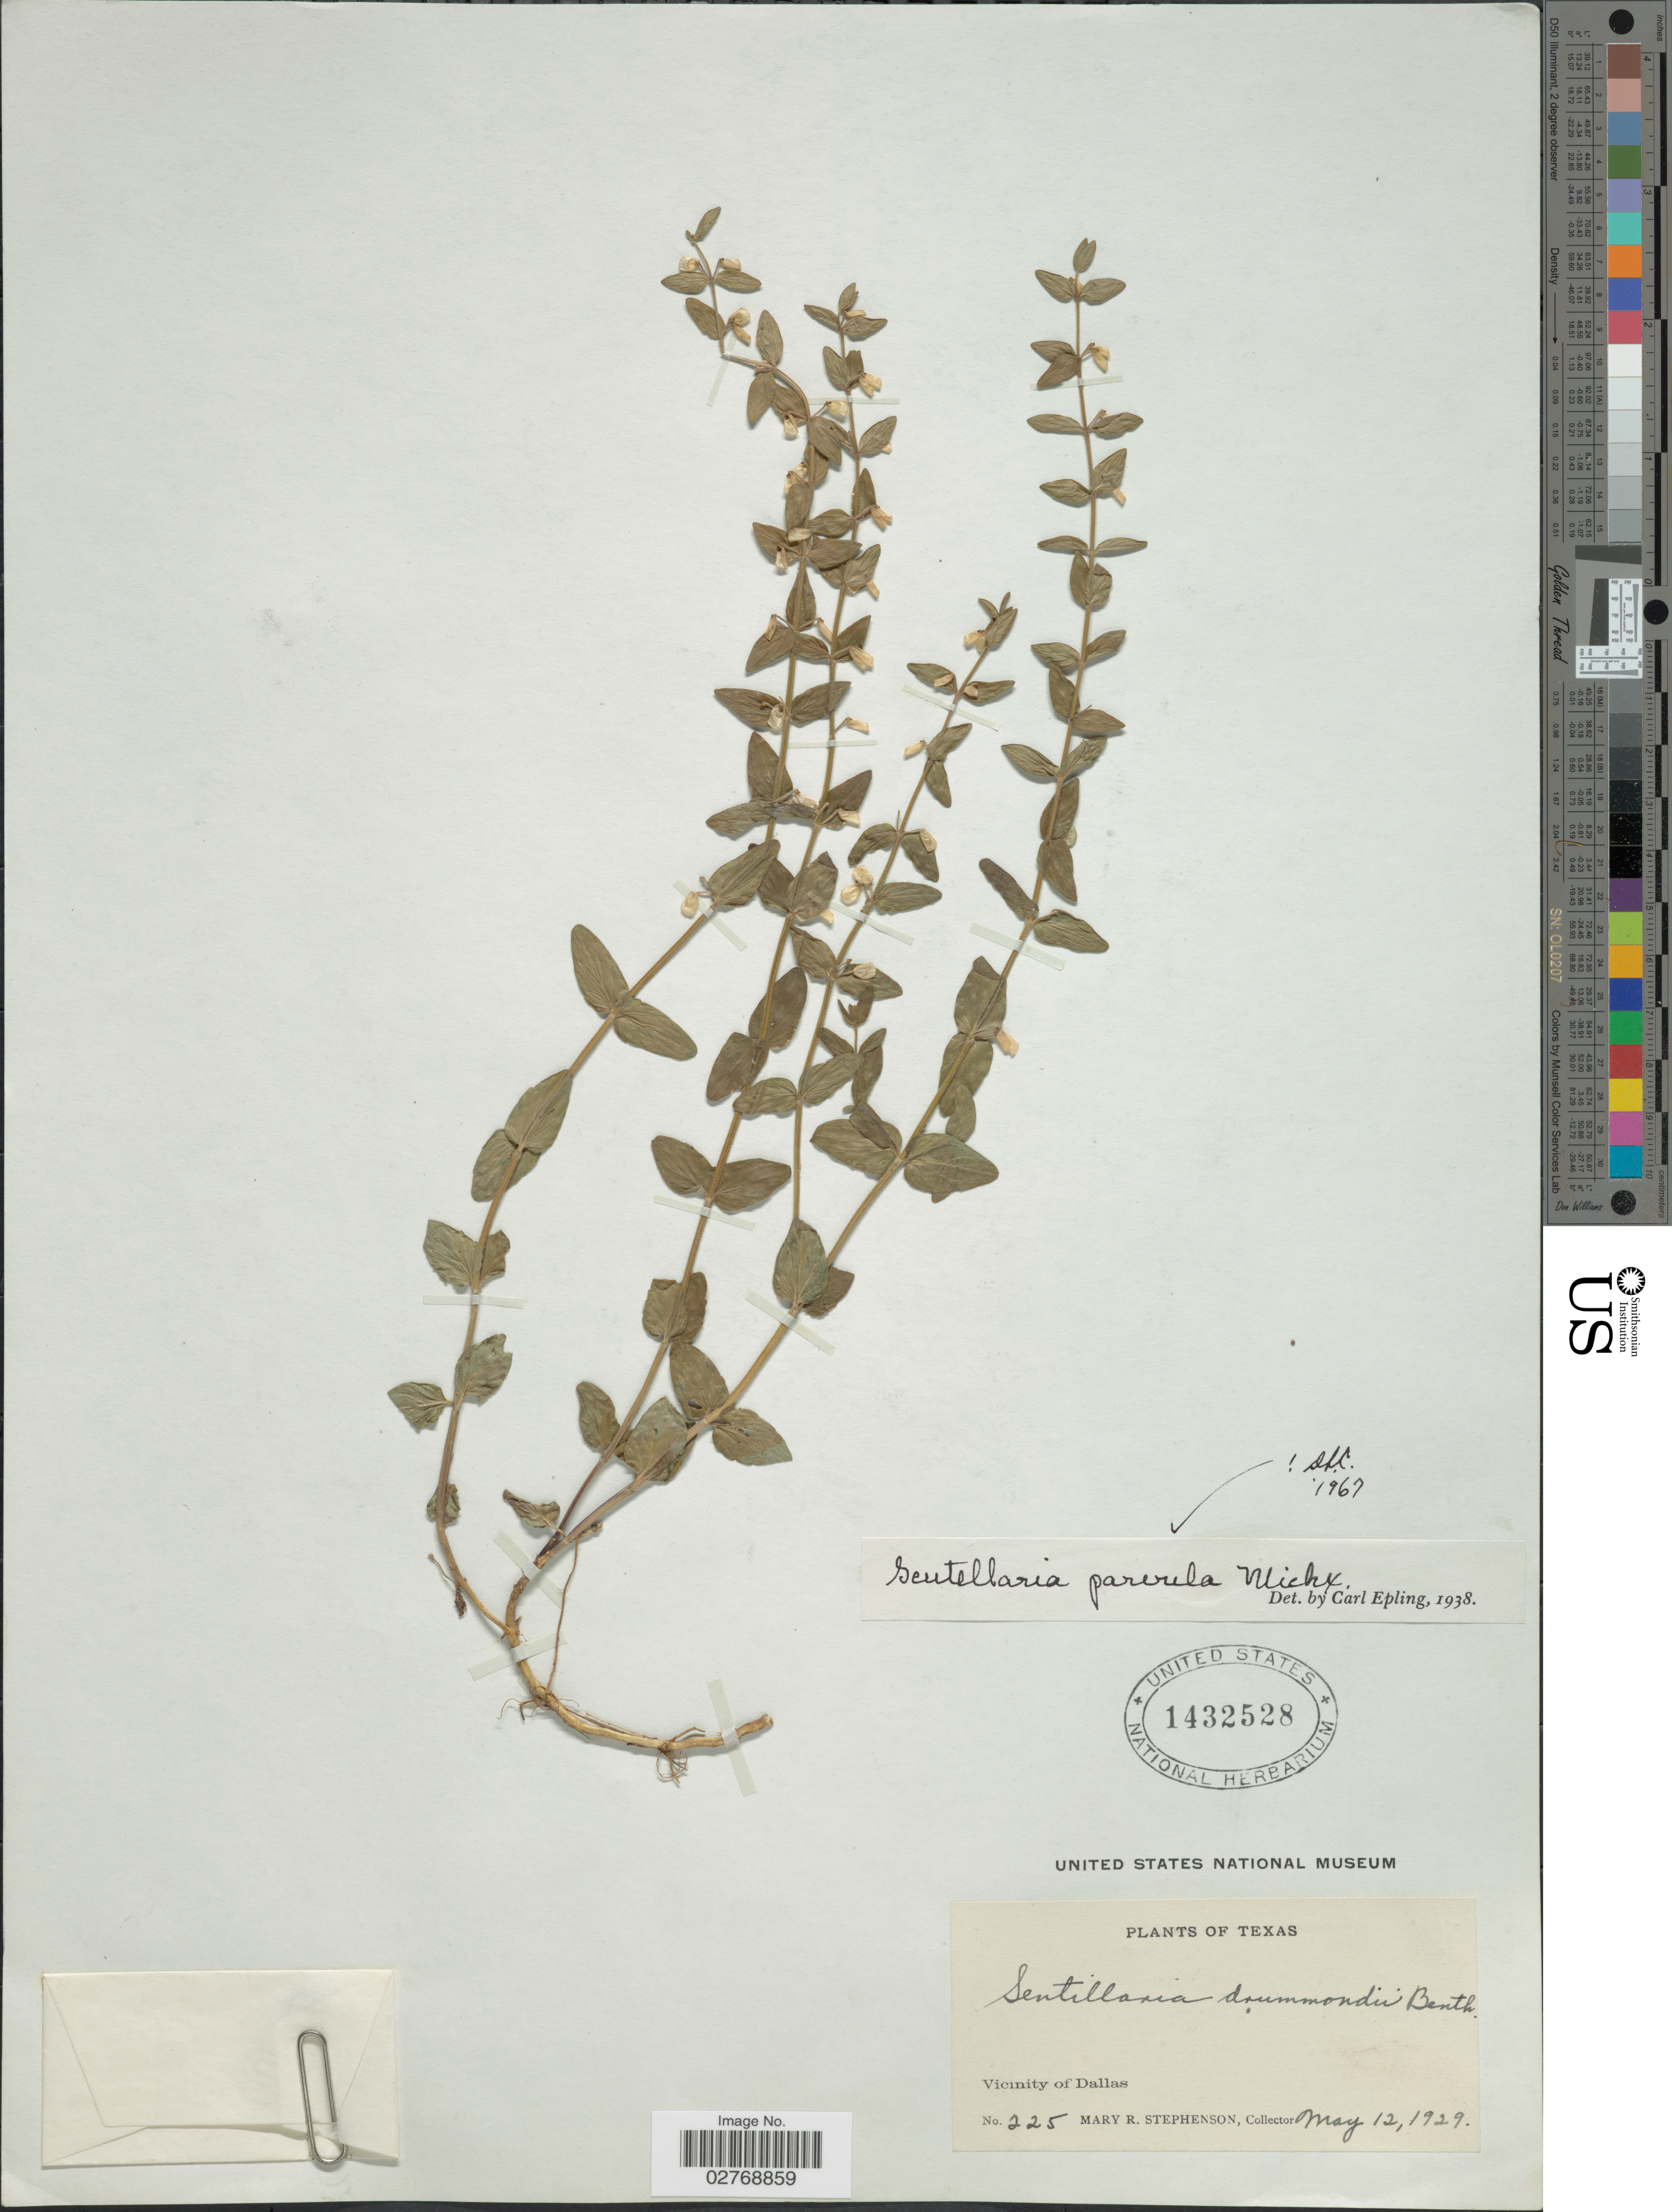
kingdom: Plantae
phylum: Tracheophyta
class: Magnoliopsida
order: Lamiales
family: Lamiaceae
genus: Scutellaria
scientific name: Scutellaria parvula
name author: Michx.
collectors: M. Stephenson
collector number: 225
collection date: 1929-05-12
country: United States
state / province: Texas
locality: Vicinity of Dallas.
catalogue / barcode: US 1432528